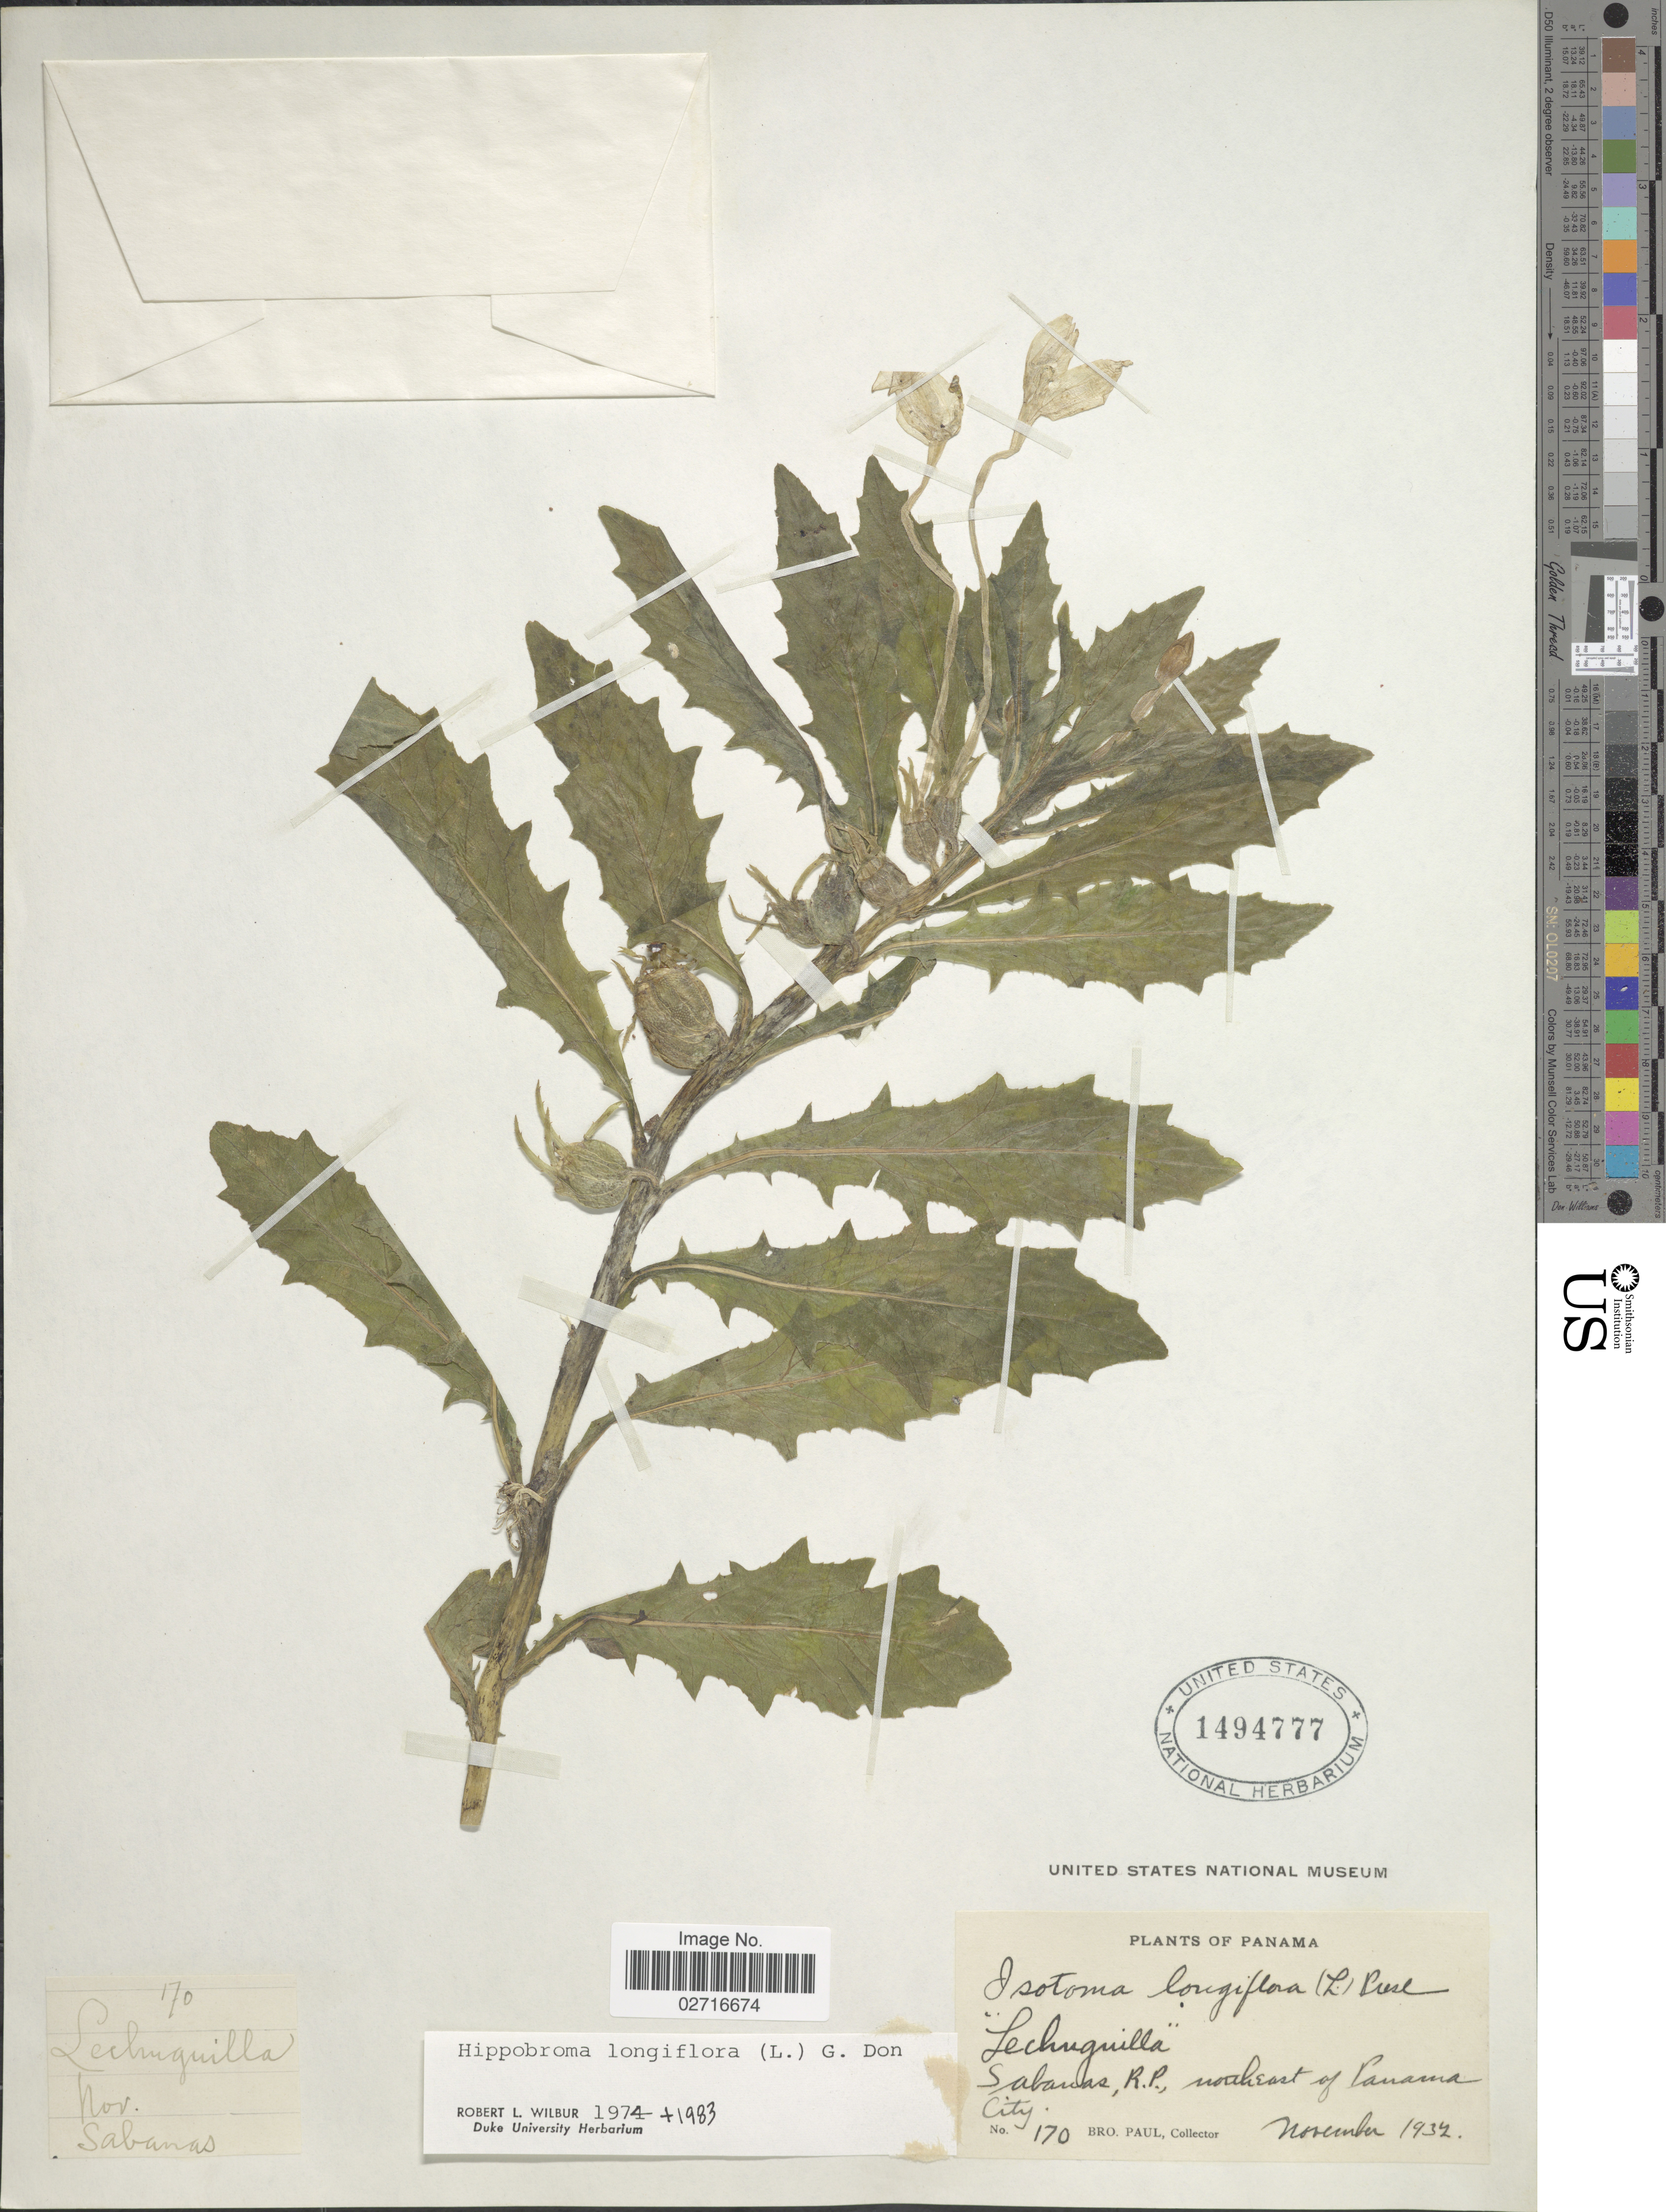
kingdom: Plantae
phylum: Tracheophyta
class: Magnoliopsida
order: Asterales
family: Campanulaceae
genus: Hippobroma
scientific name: Hippobroma longiflora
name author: (L.) G. Don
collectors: B. Paul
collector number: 170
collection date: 1932-11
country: Panama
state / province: Panamá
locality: Sabanas, R.P., northeast of Panama City.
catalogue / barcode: US 1494777